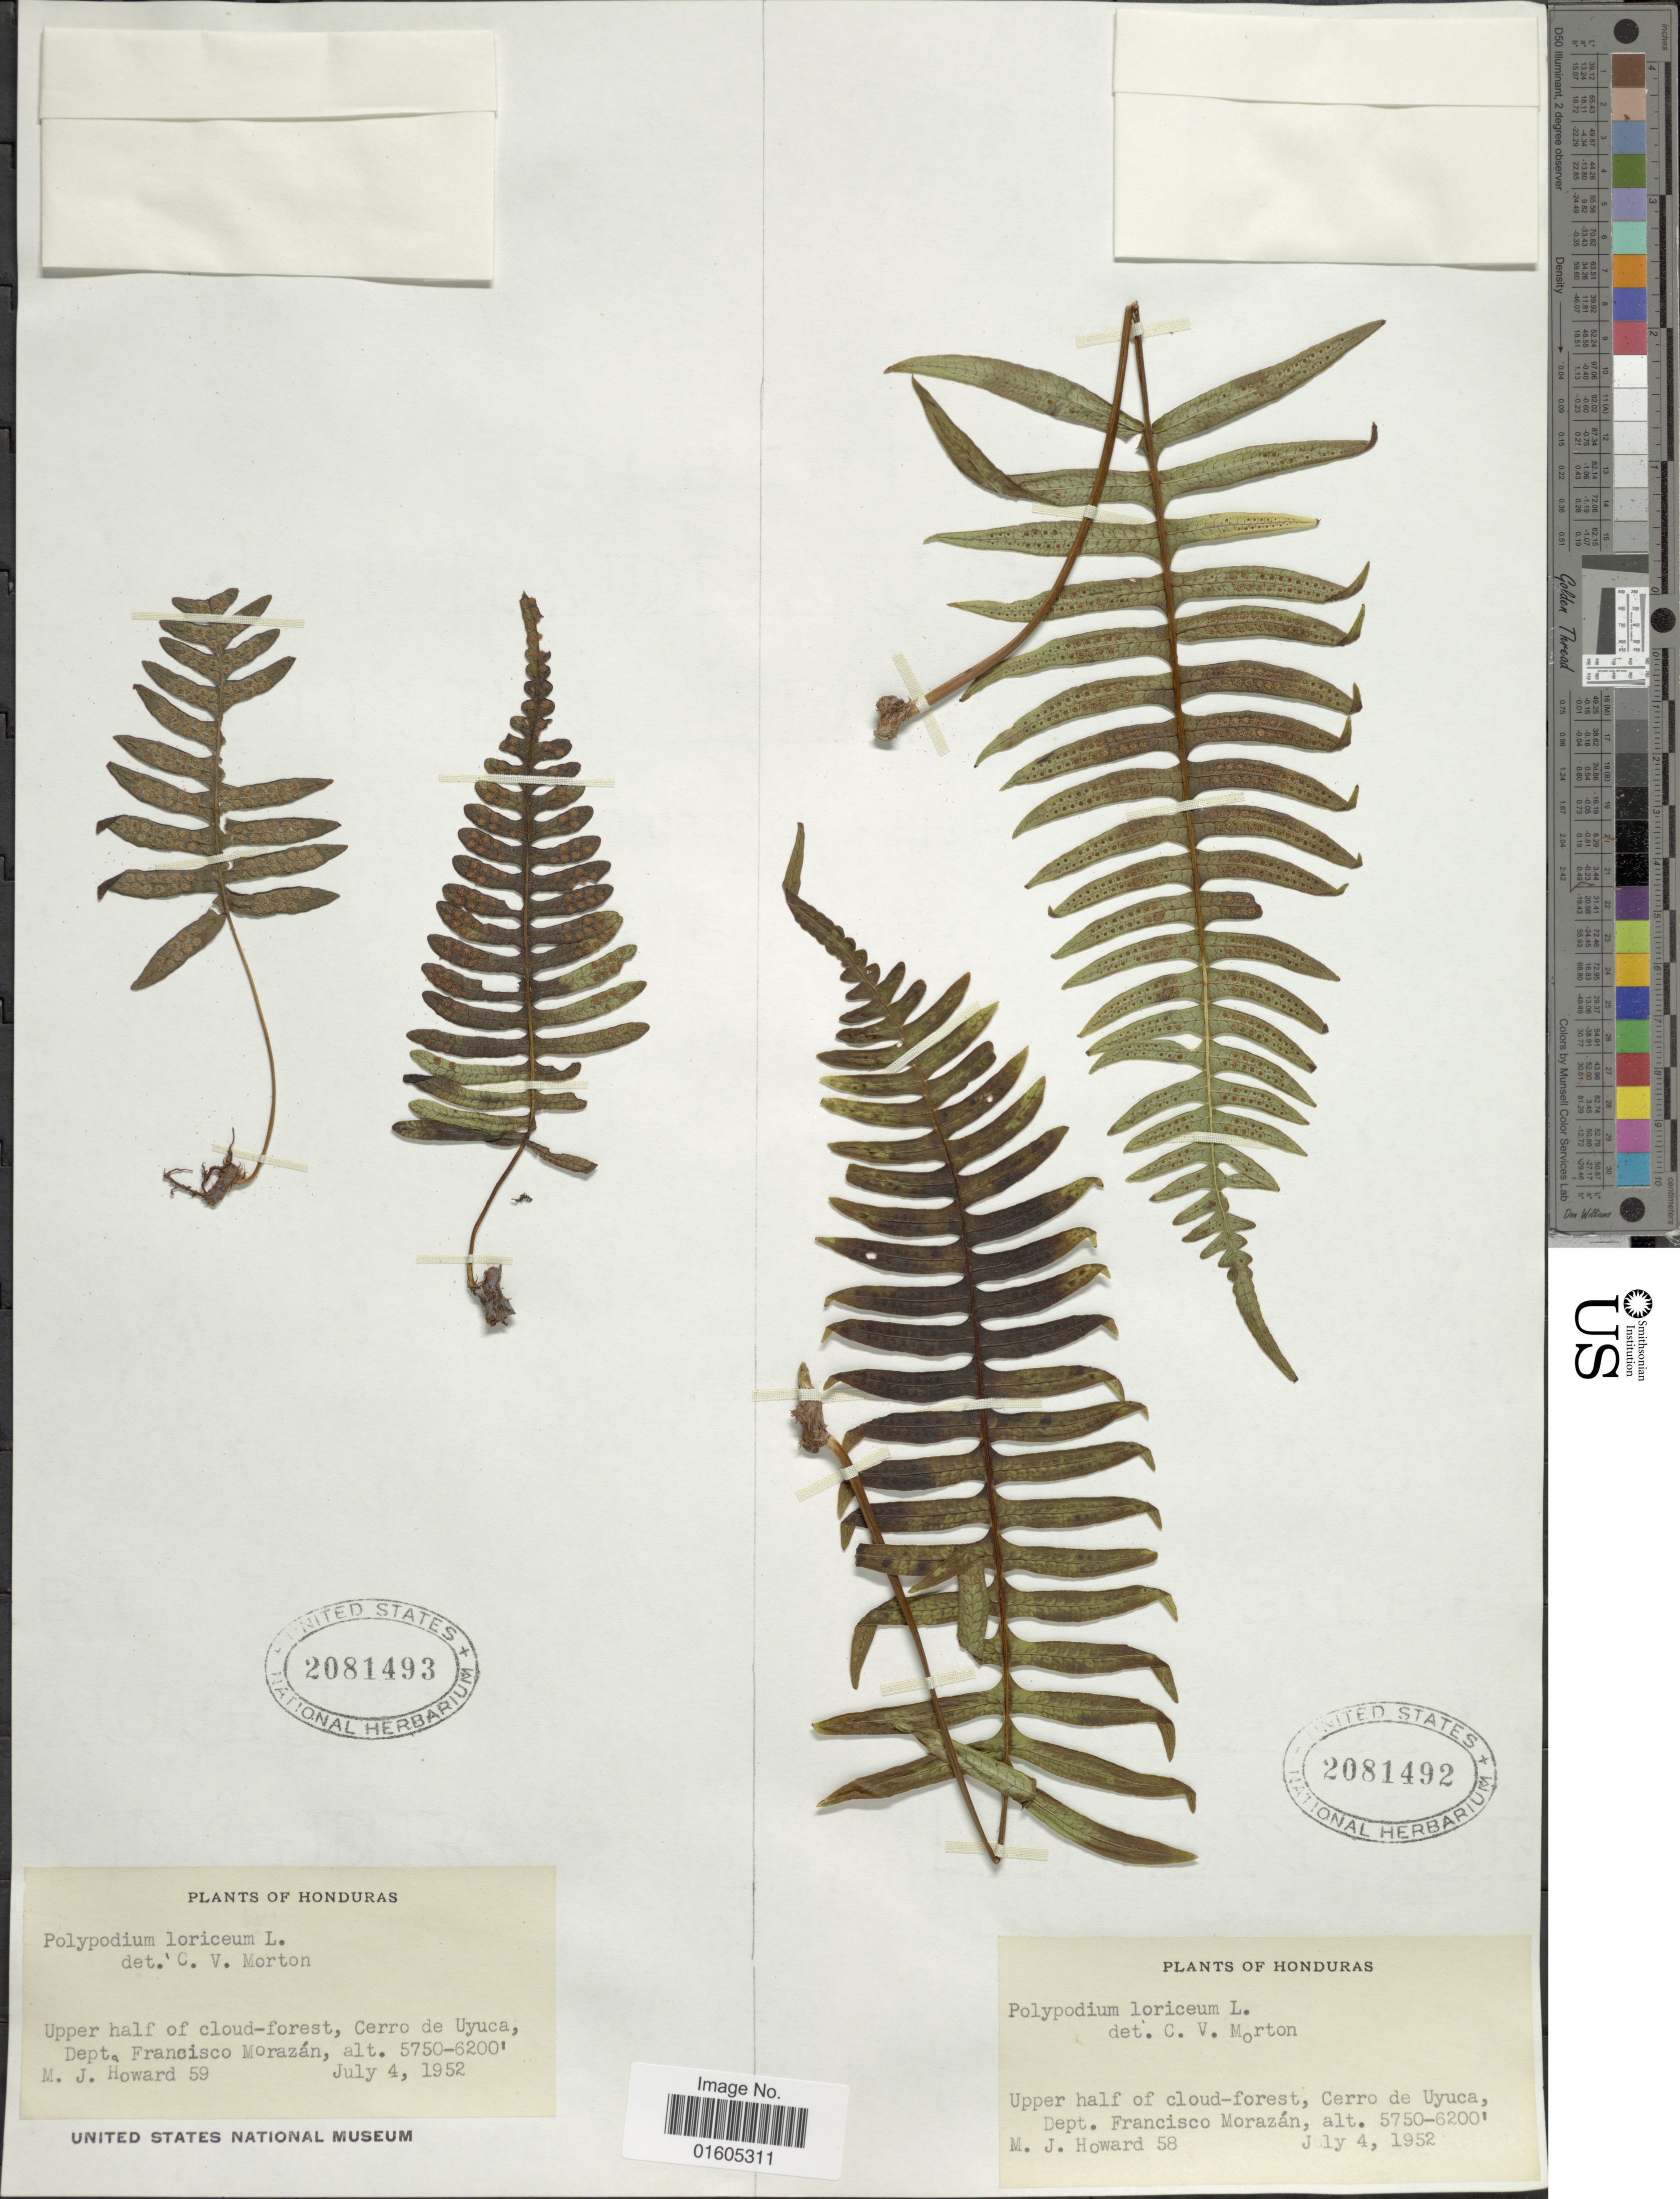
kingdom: Plantae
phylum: Tracheophyta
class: Polypodiopsida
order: Polypodiales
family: Polypodiaceae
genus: Serpocaulon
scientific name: Serpocaulon loriceum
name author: (L.) A.R. Sm.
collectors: M. Howard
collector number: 59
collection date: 1952-07-04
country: Honduras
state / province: Fco. Morazán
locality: Upper half of cloud-forest, Cerro de Uyuca, Dept. Francisco Morazán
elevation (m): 1753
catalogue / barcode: US 2081493